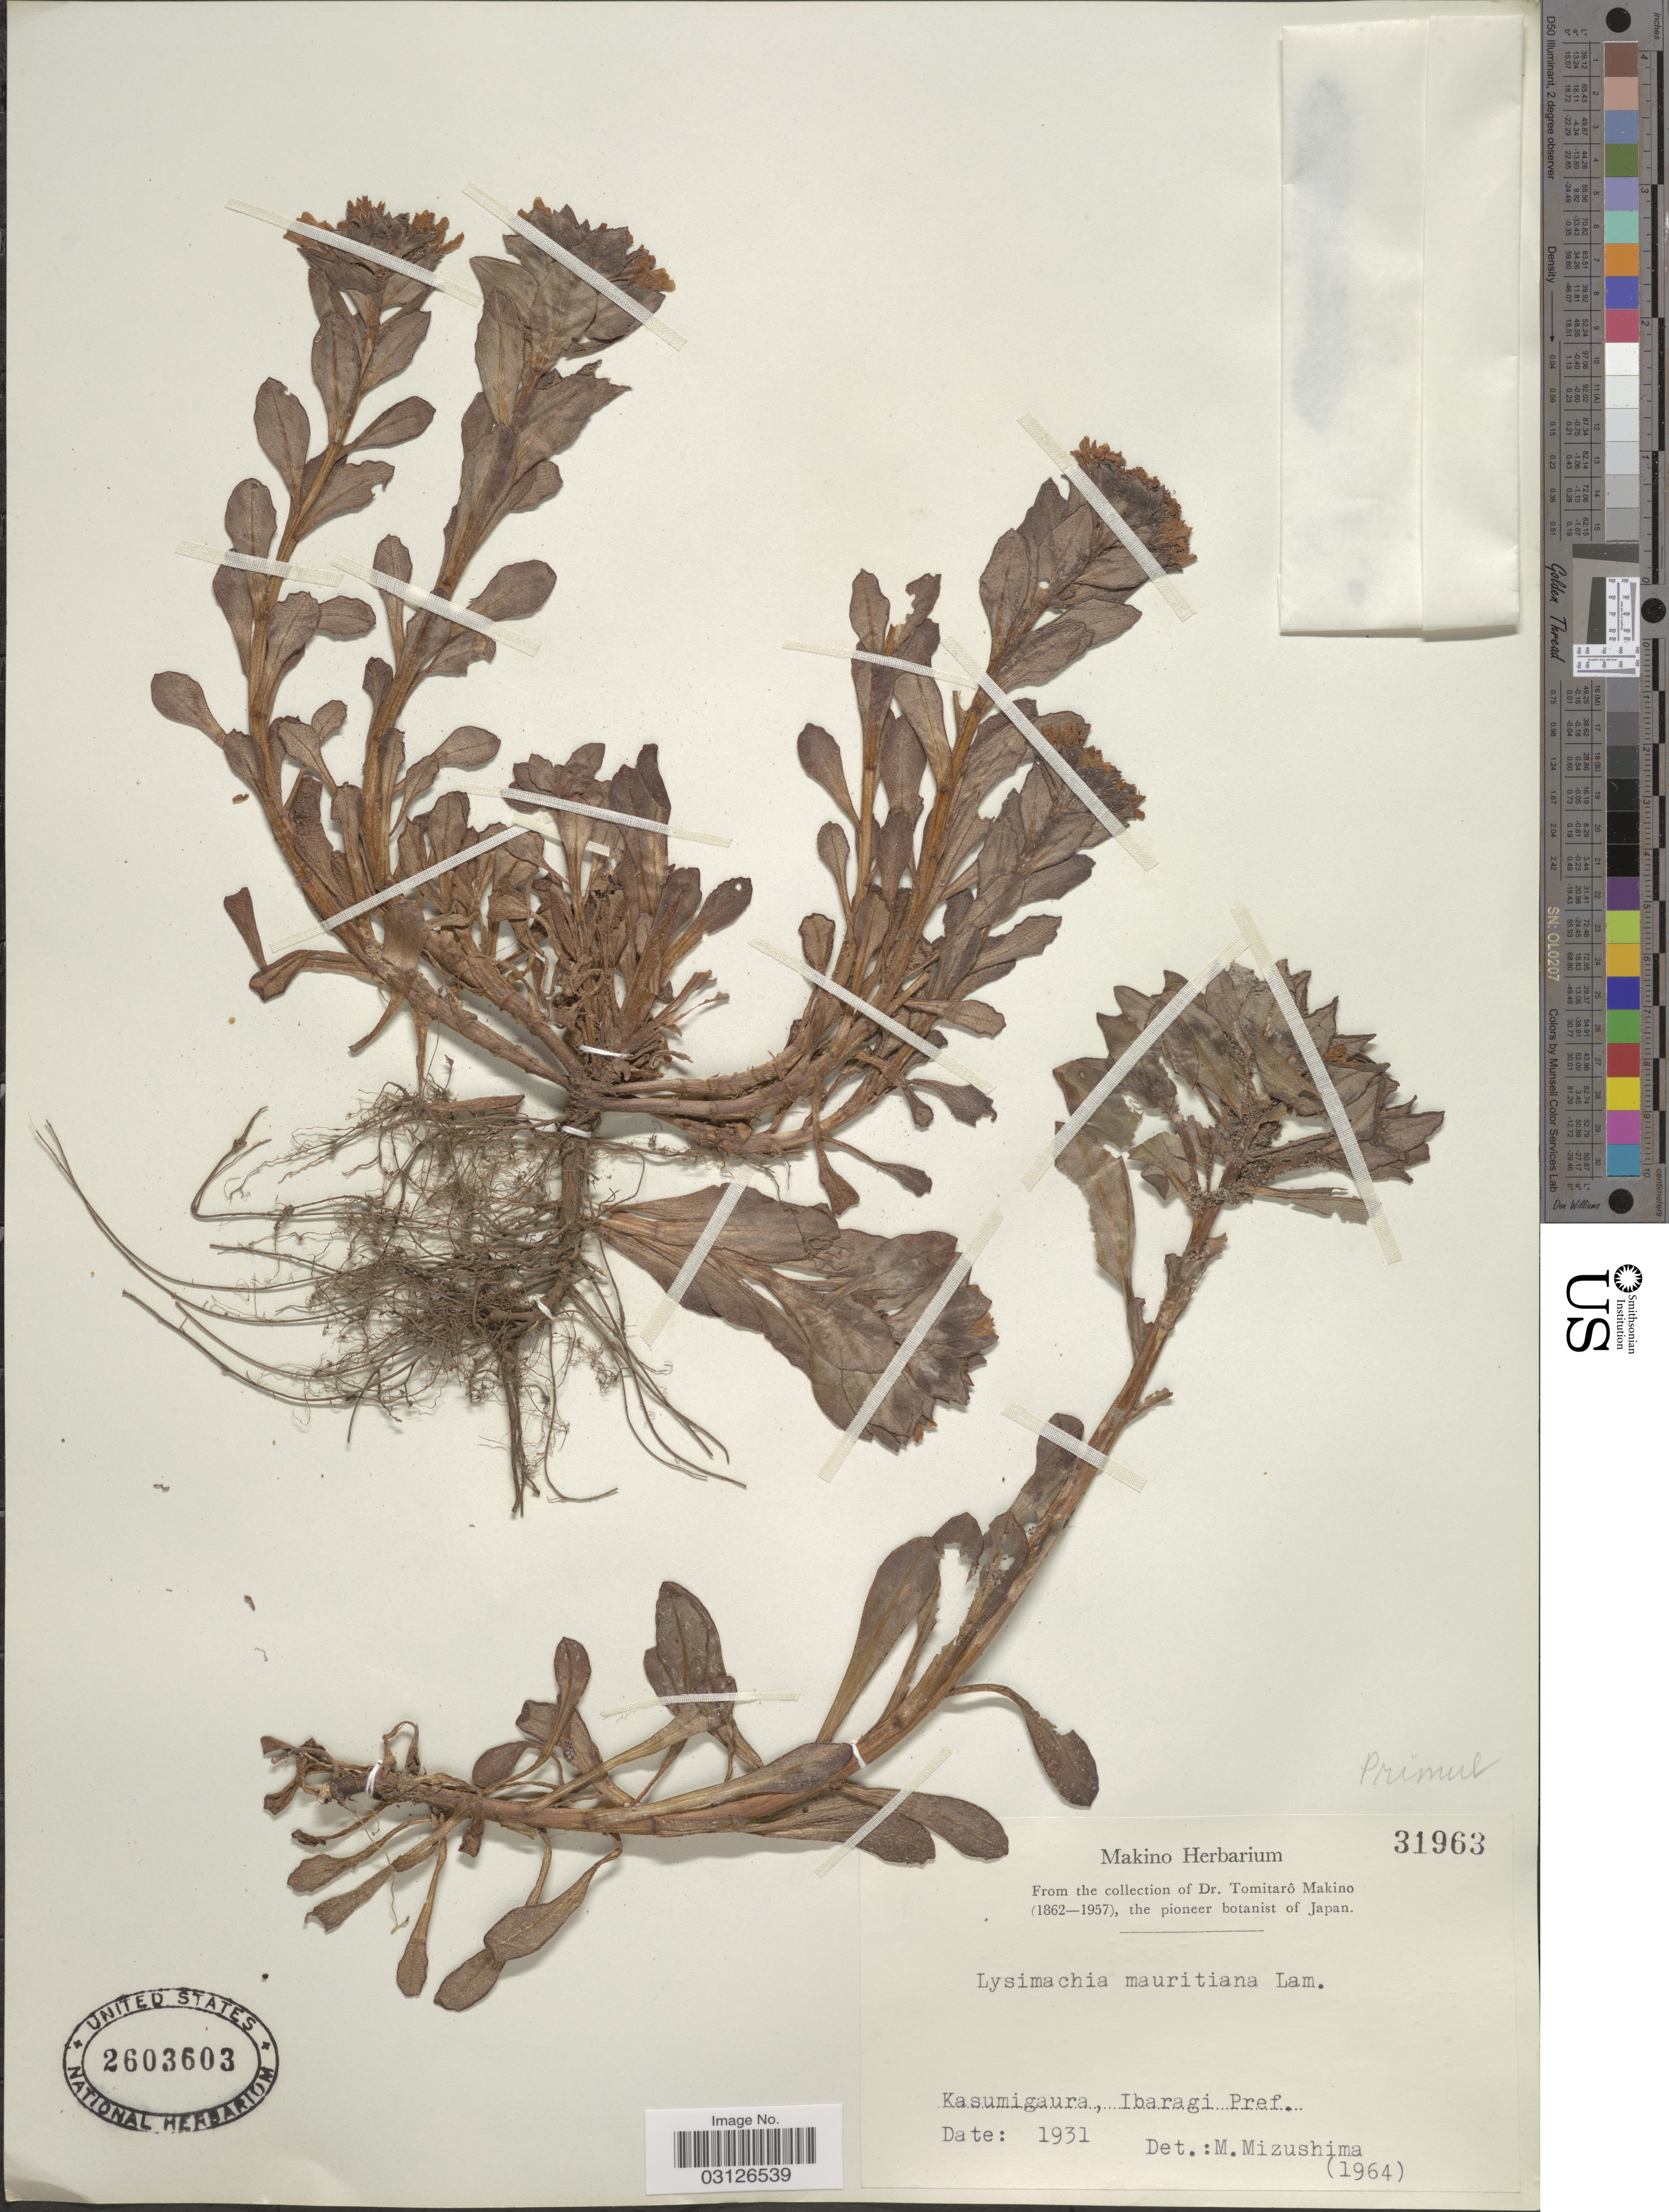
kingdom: Plantae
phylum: Tracheophyta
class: Magnoliopsida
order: Ericales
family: Primulaceae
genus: Lysimachia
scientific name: Lysimachia mauritiana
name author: Lam.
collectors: T. Makino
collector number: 31963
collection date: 1931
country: Japan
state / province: Ibaraki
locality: Kasumigaura, Ibaragi Pref.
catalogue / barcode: US 2603603